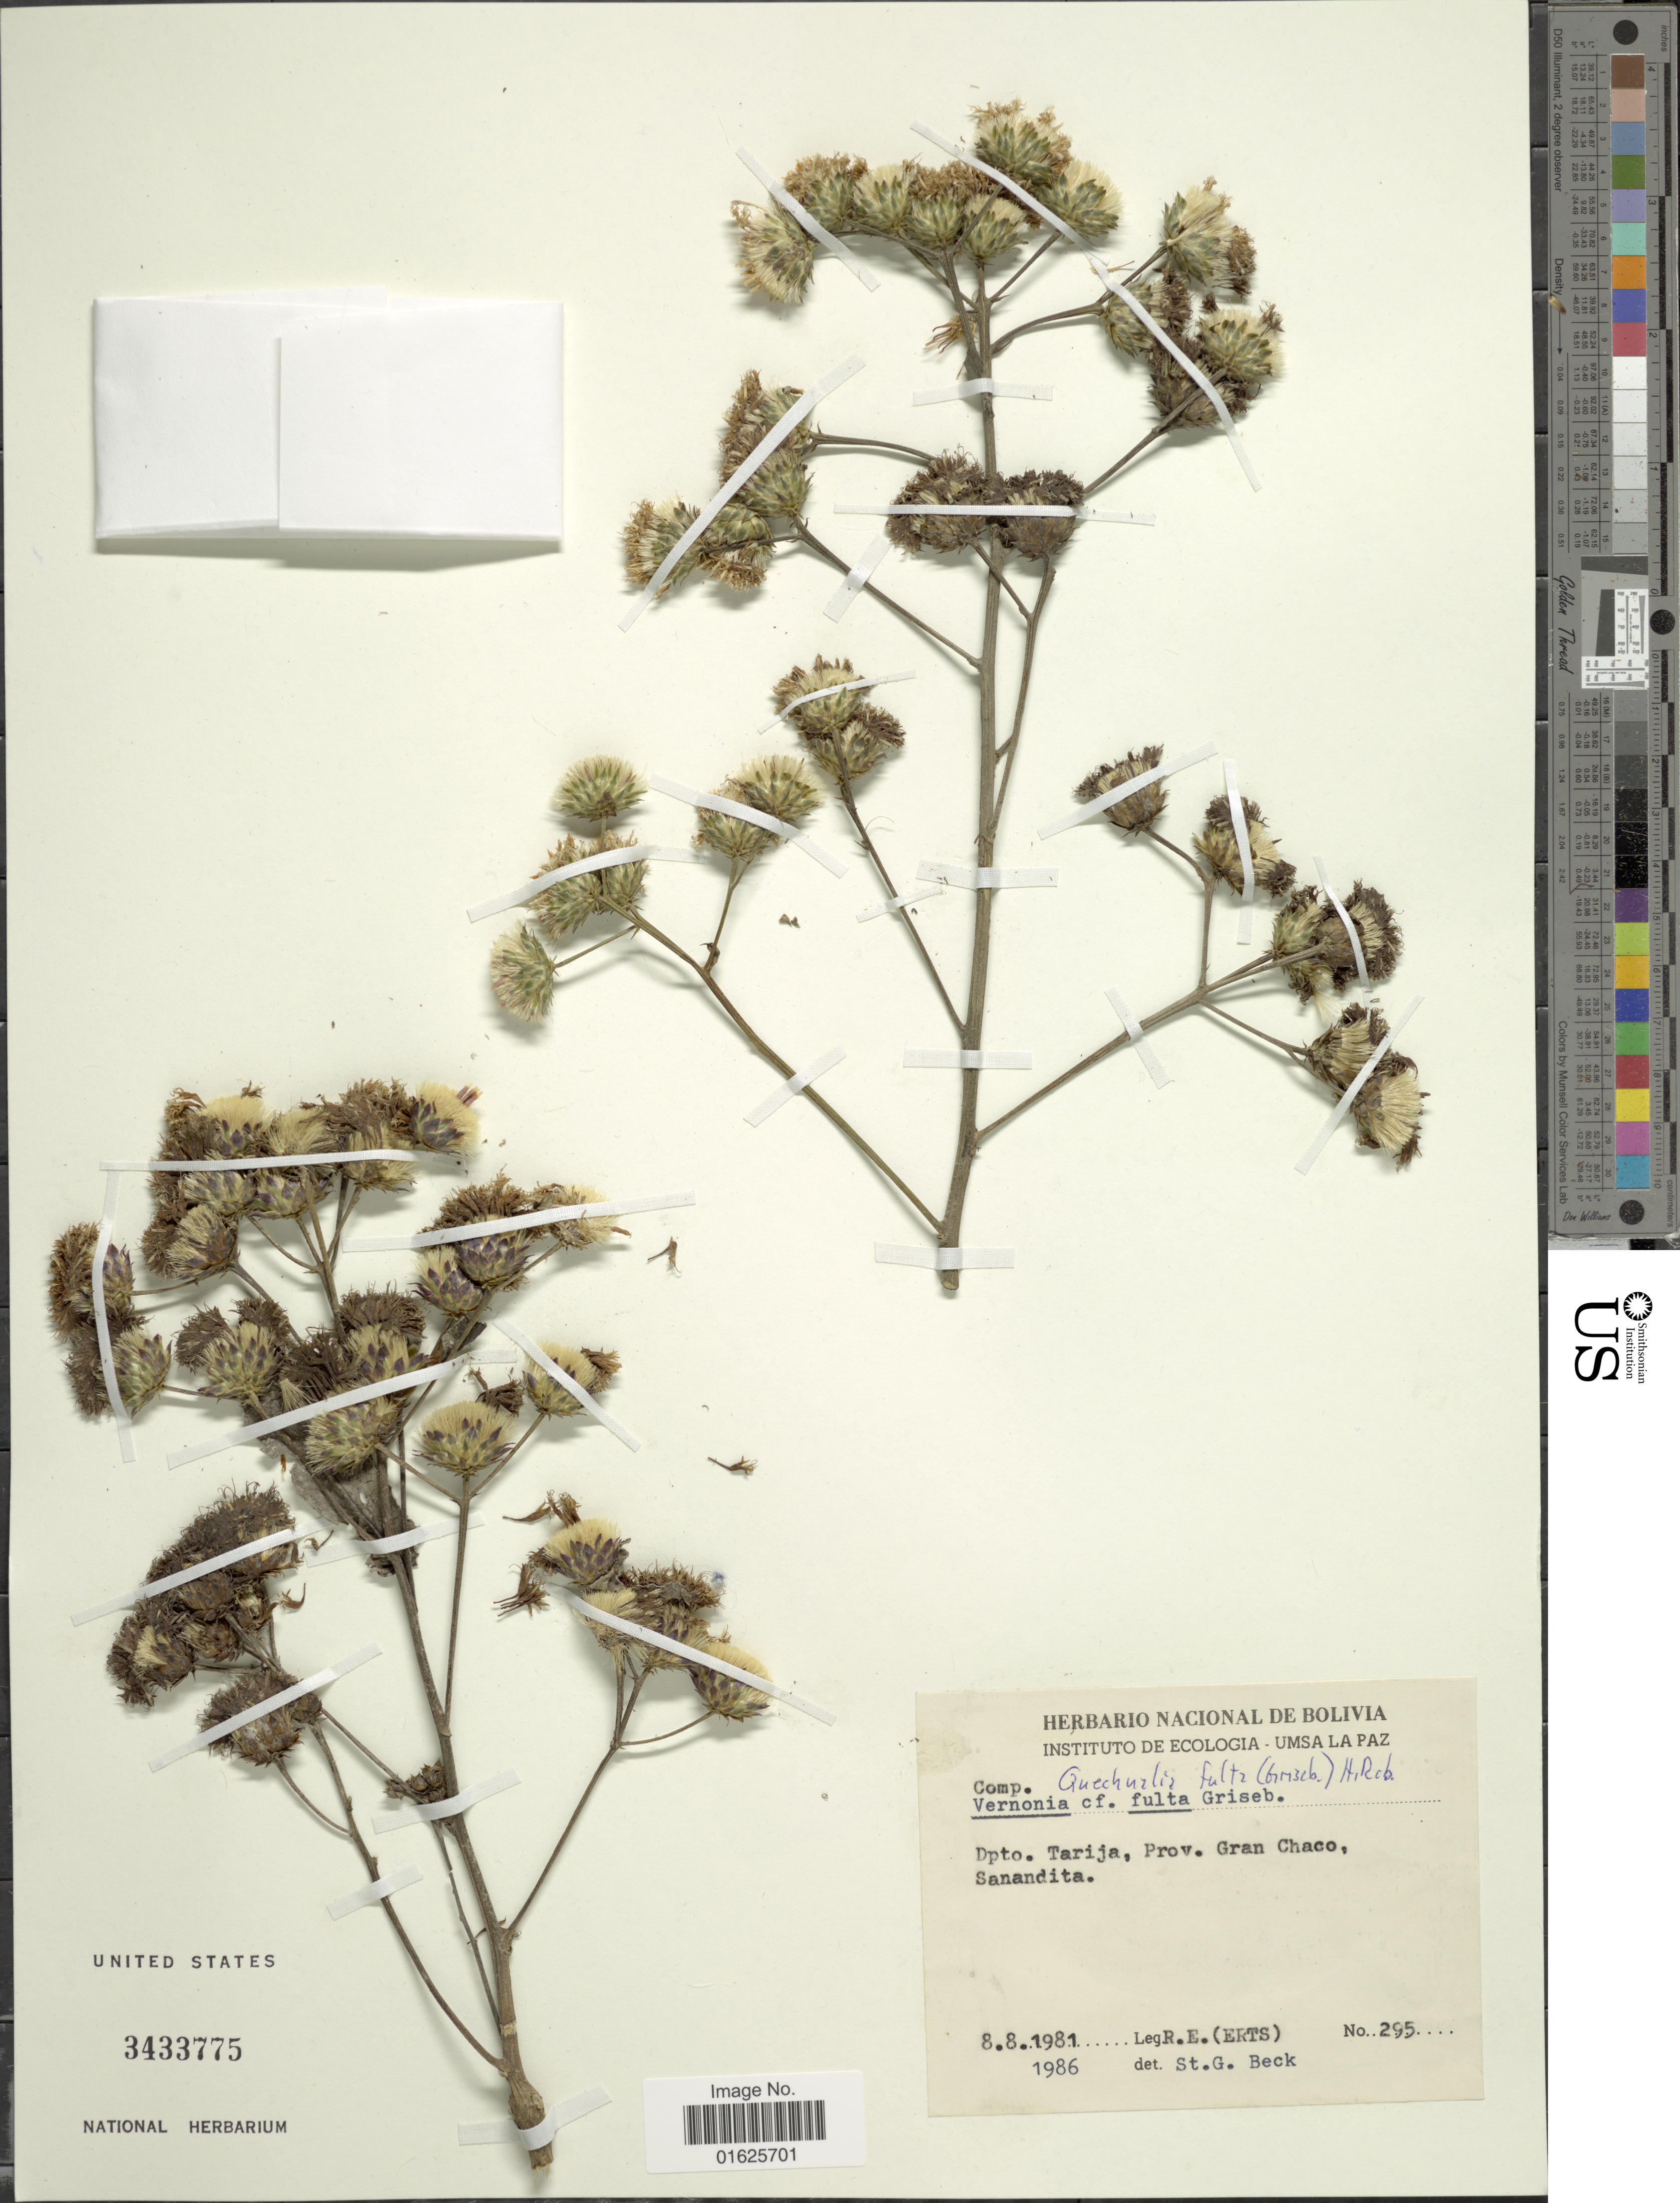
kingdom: Plantae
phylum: Tracheophyta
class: Magnoliopsida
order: Asterales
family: Asteraceae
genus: Quechualia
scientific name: Quechualia fulta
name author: (Griseb.) H. Rob.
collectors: R. E. B.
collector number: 295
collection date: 1981-08-08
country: Bolivia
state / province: Tarija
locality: Dpto. Tarija, Prov. Granc Chaco, Sanandita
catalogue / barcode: US 3433775